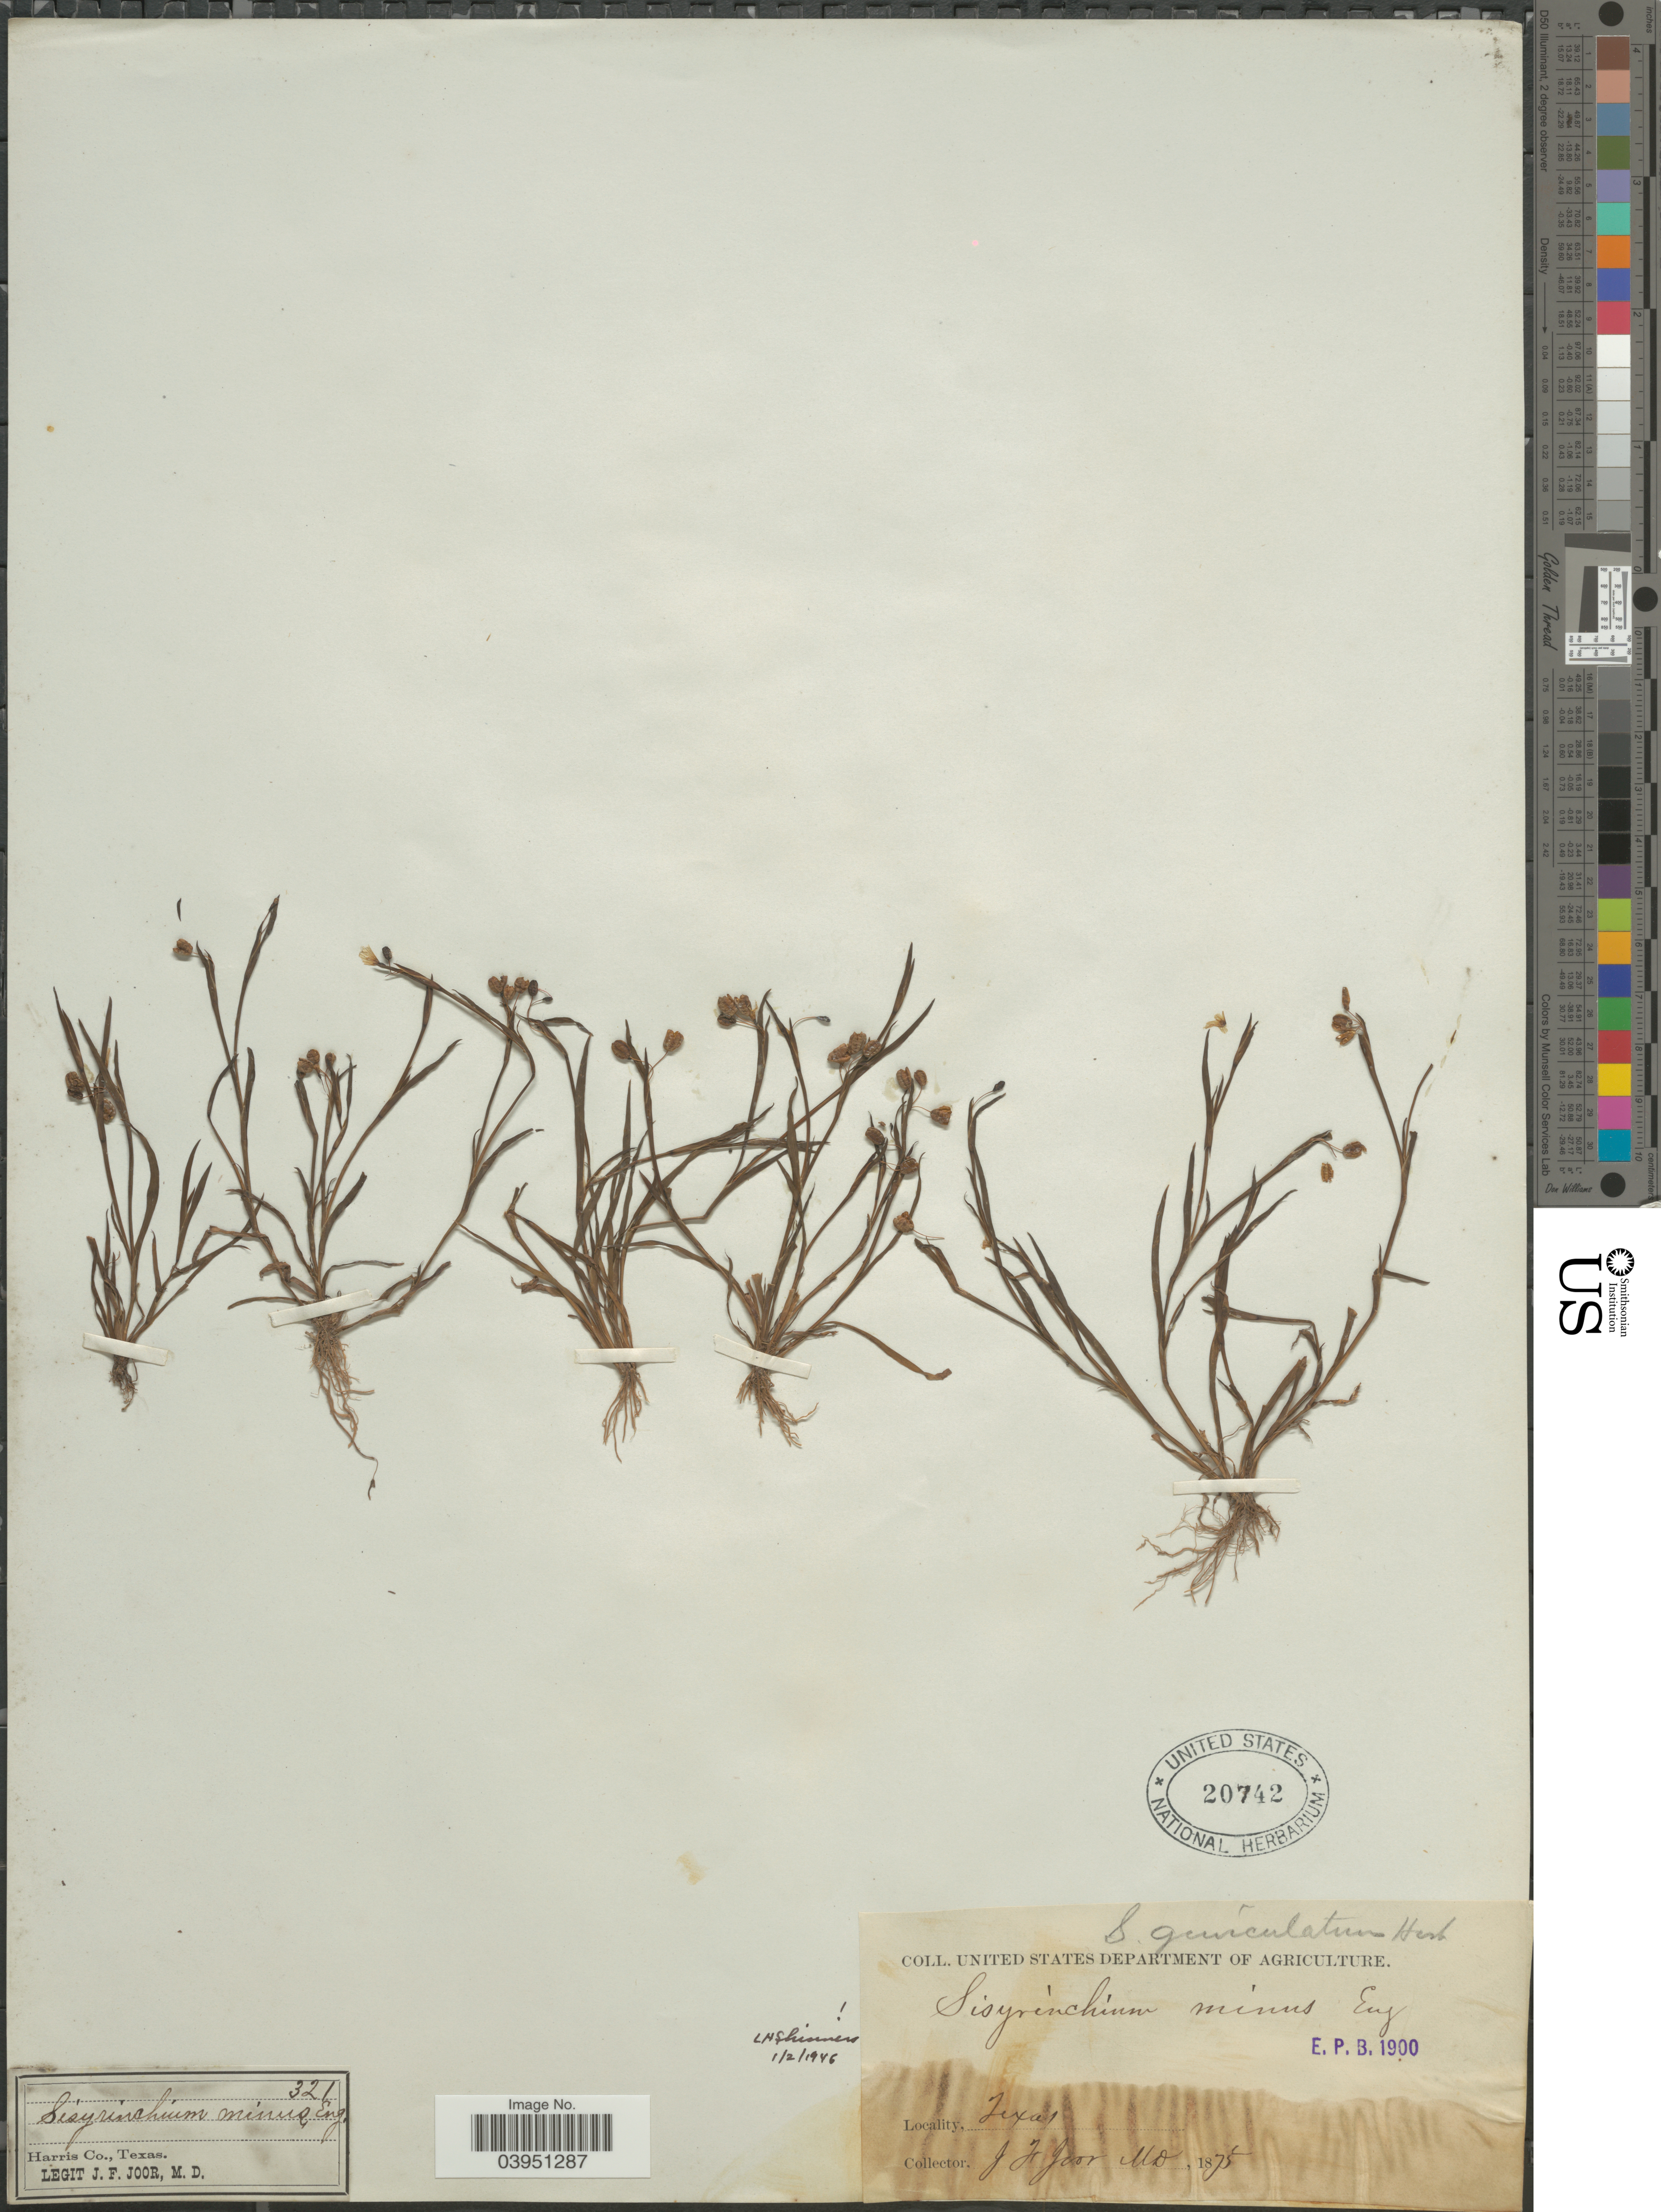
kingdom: Plantae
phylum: Tracheophyta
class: Liliopsida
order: Asparagales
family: Iridaceae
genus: Sisyrinchium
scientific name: Sisyrinchium minus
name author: Engelm. & A. Gray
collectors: J. F. Joor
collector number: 321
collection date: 1875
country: United States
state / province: Texas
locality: Harris Co.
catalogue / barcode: US 20742